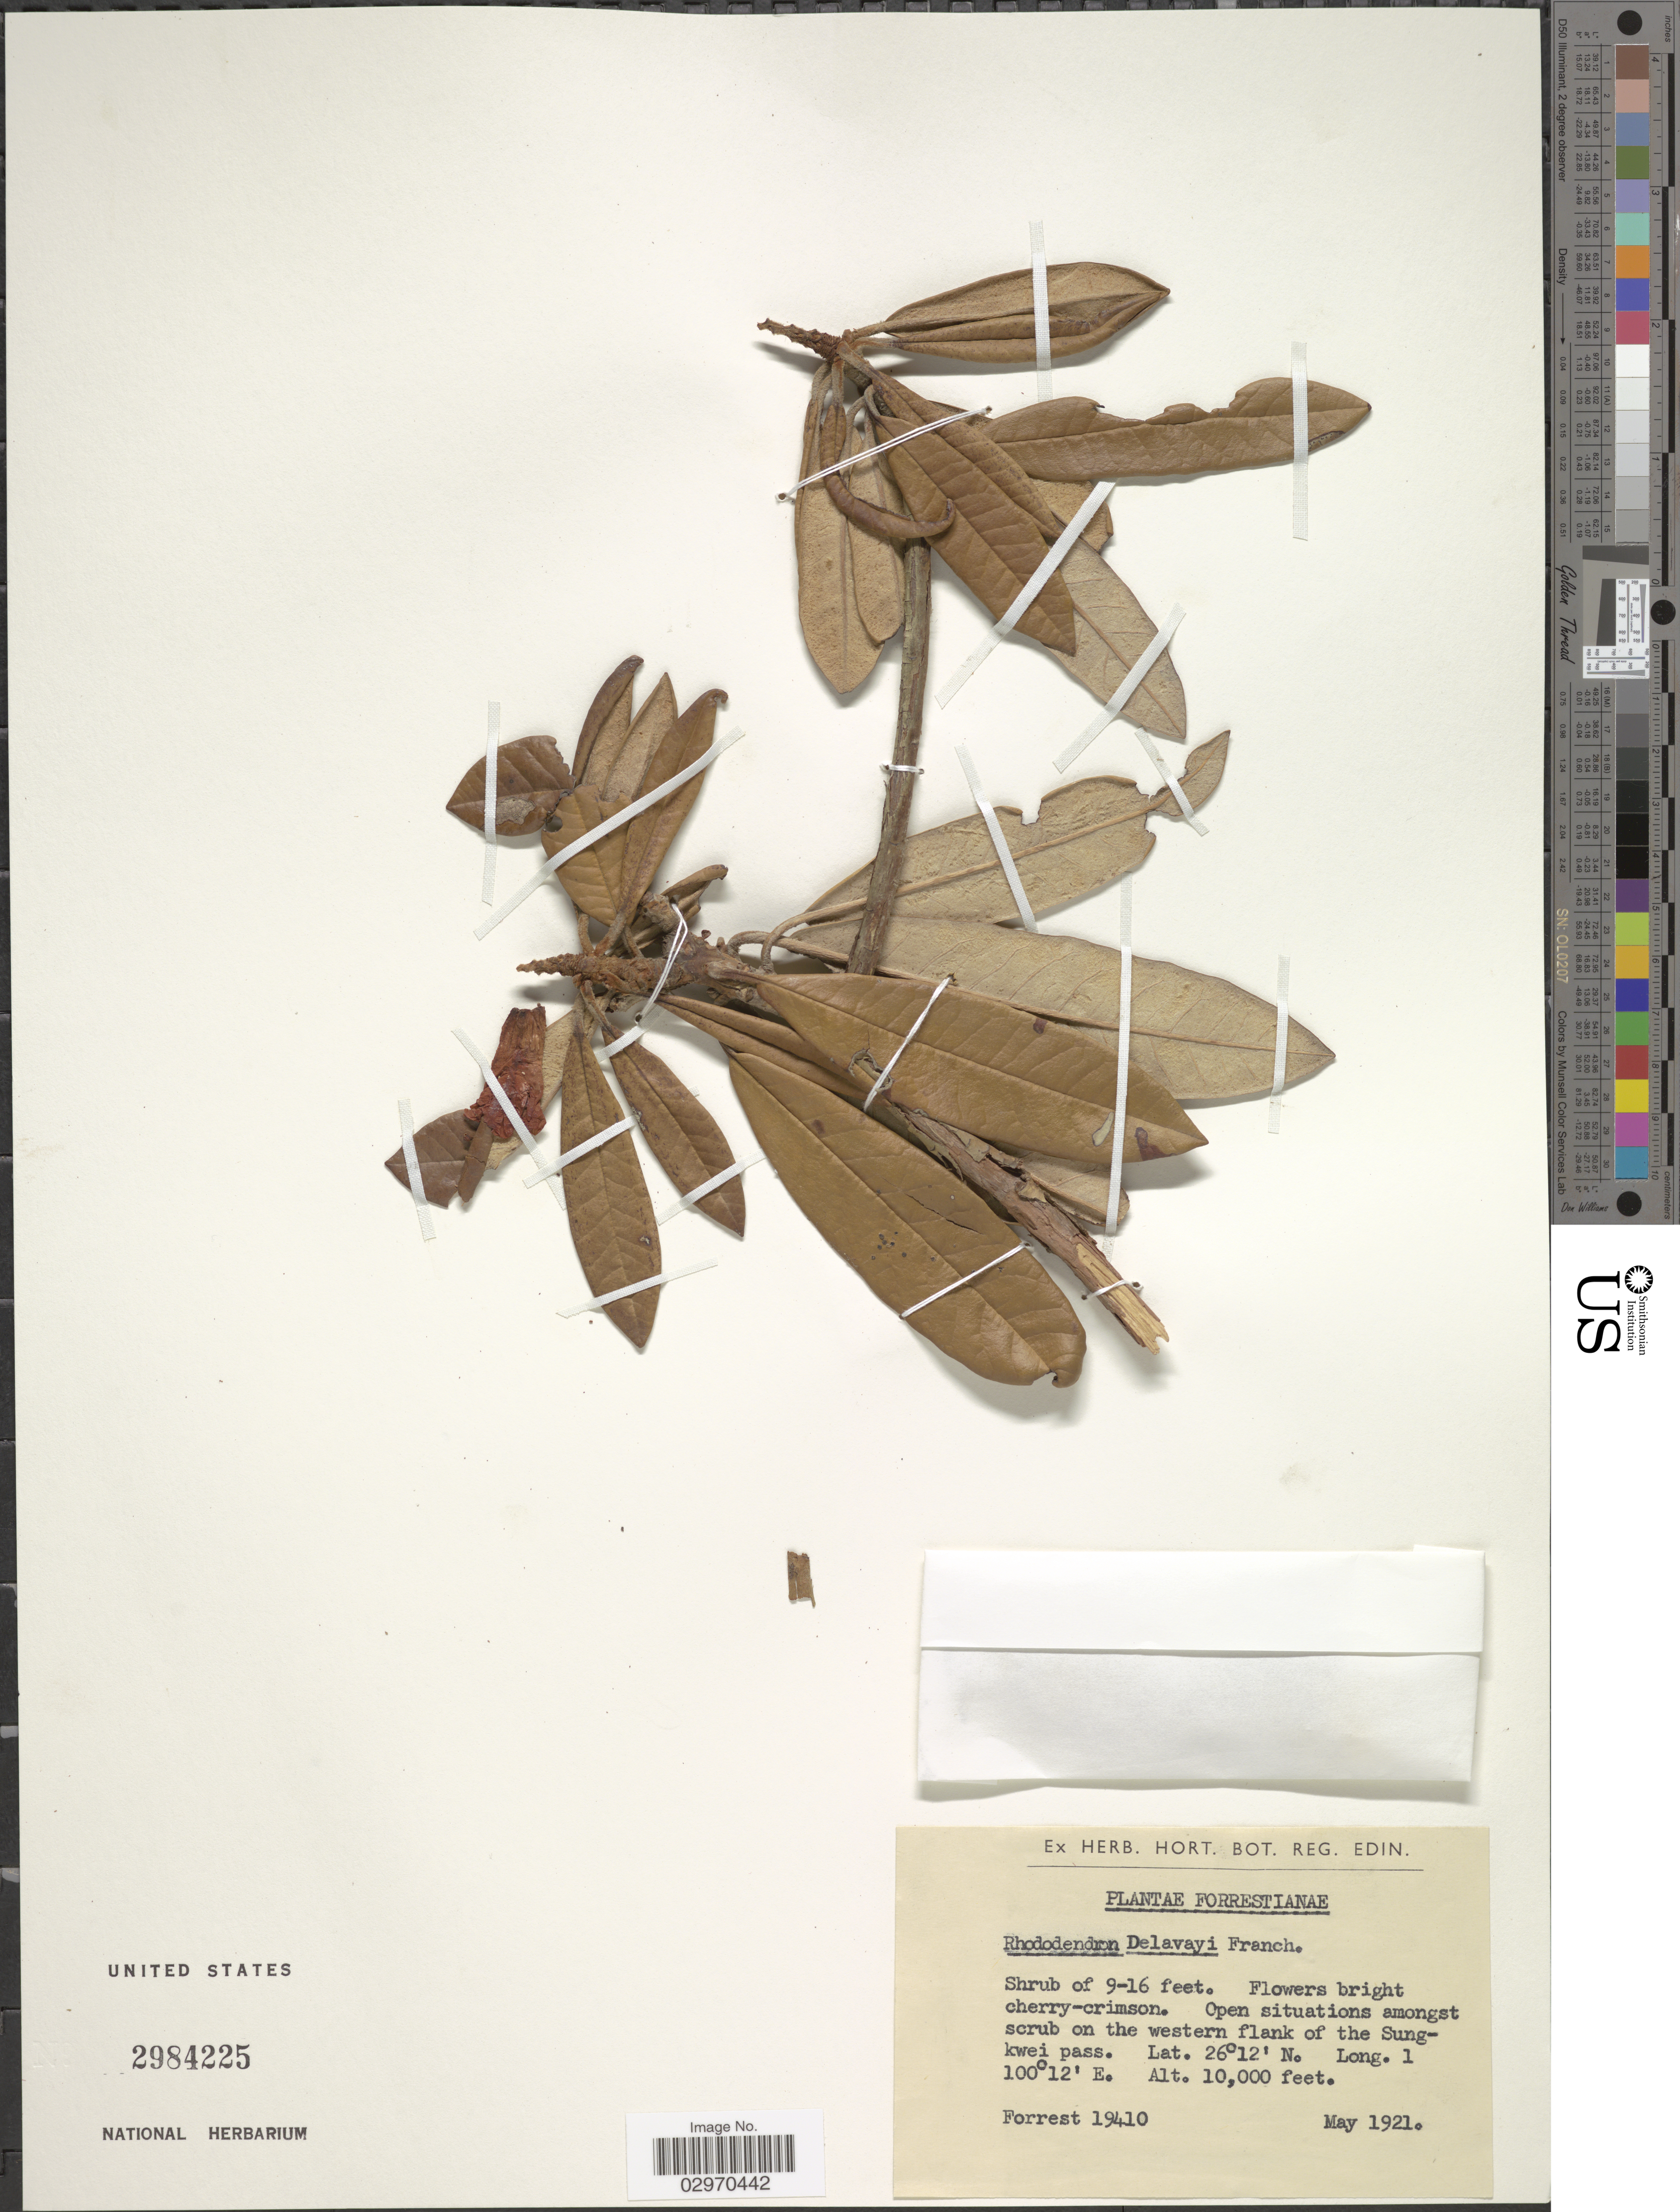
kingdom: Plantae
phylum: Tracheophyta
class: Magnoliopsida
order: Ericales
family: Ericaceae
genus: Rhododendron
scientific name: Rhododendron delavayi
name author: Franch.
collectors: -. Forrest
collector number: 19410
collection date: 1921-05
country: China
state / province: Yunnan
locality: On the western flank of the Sungkwei pass.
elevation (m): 3048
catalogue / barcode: US 2984225